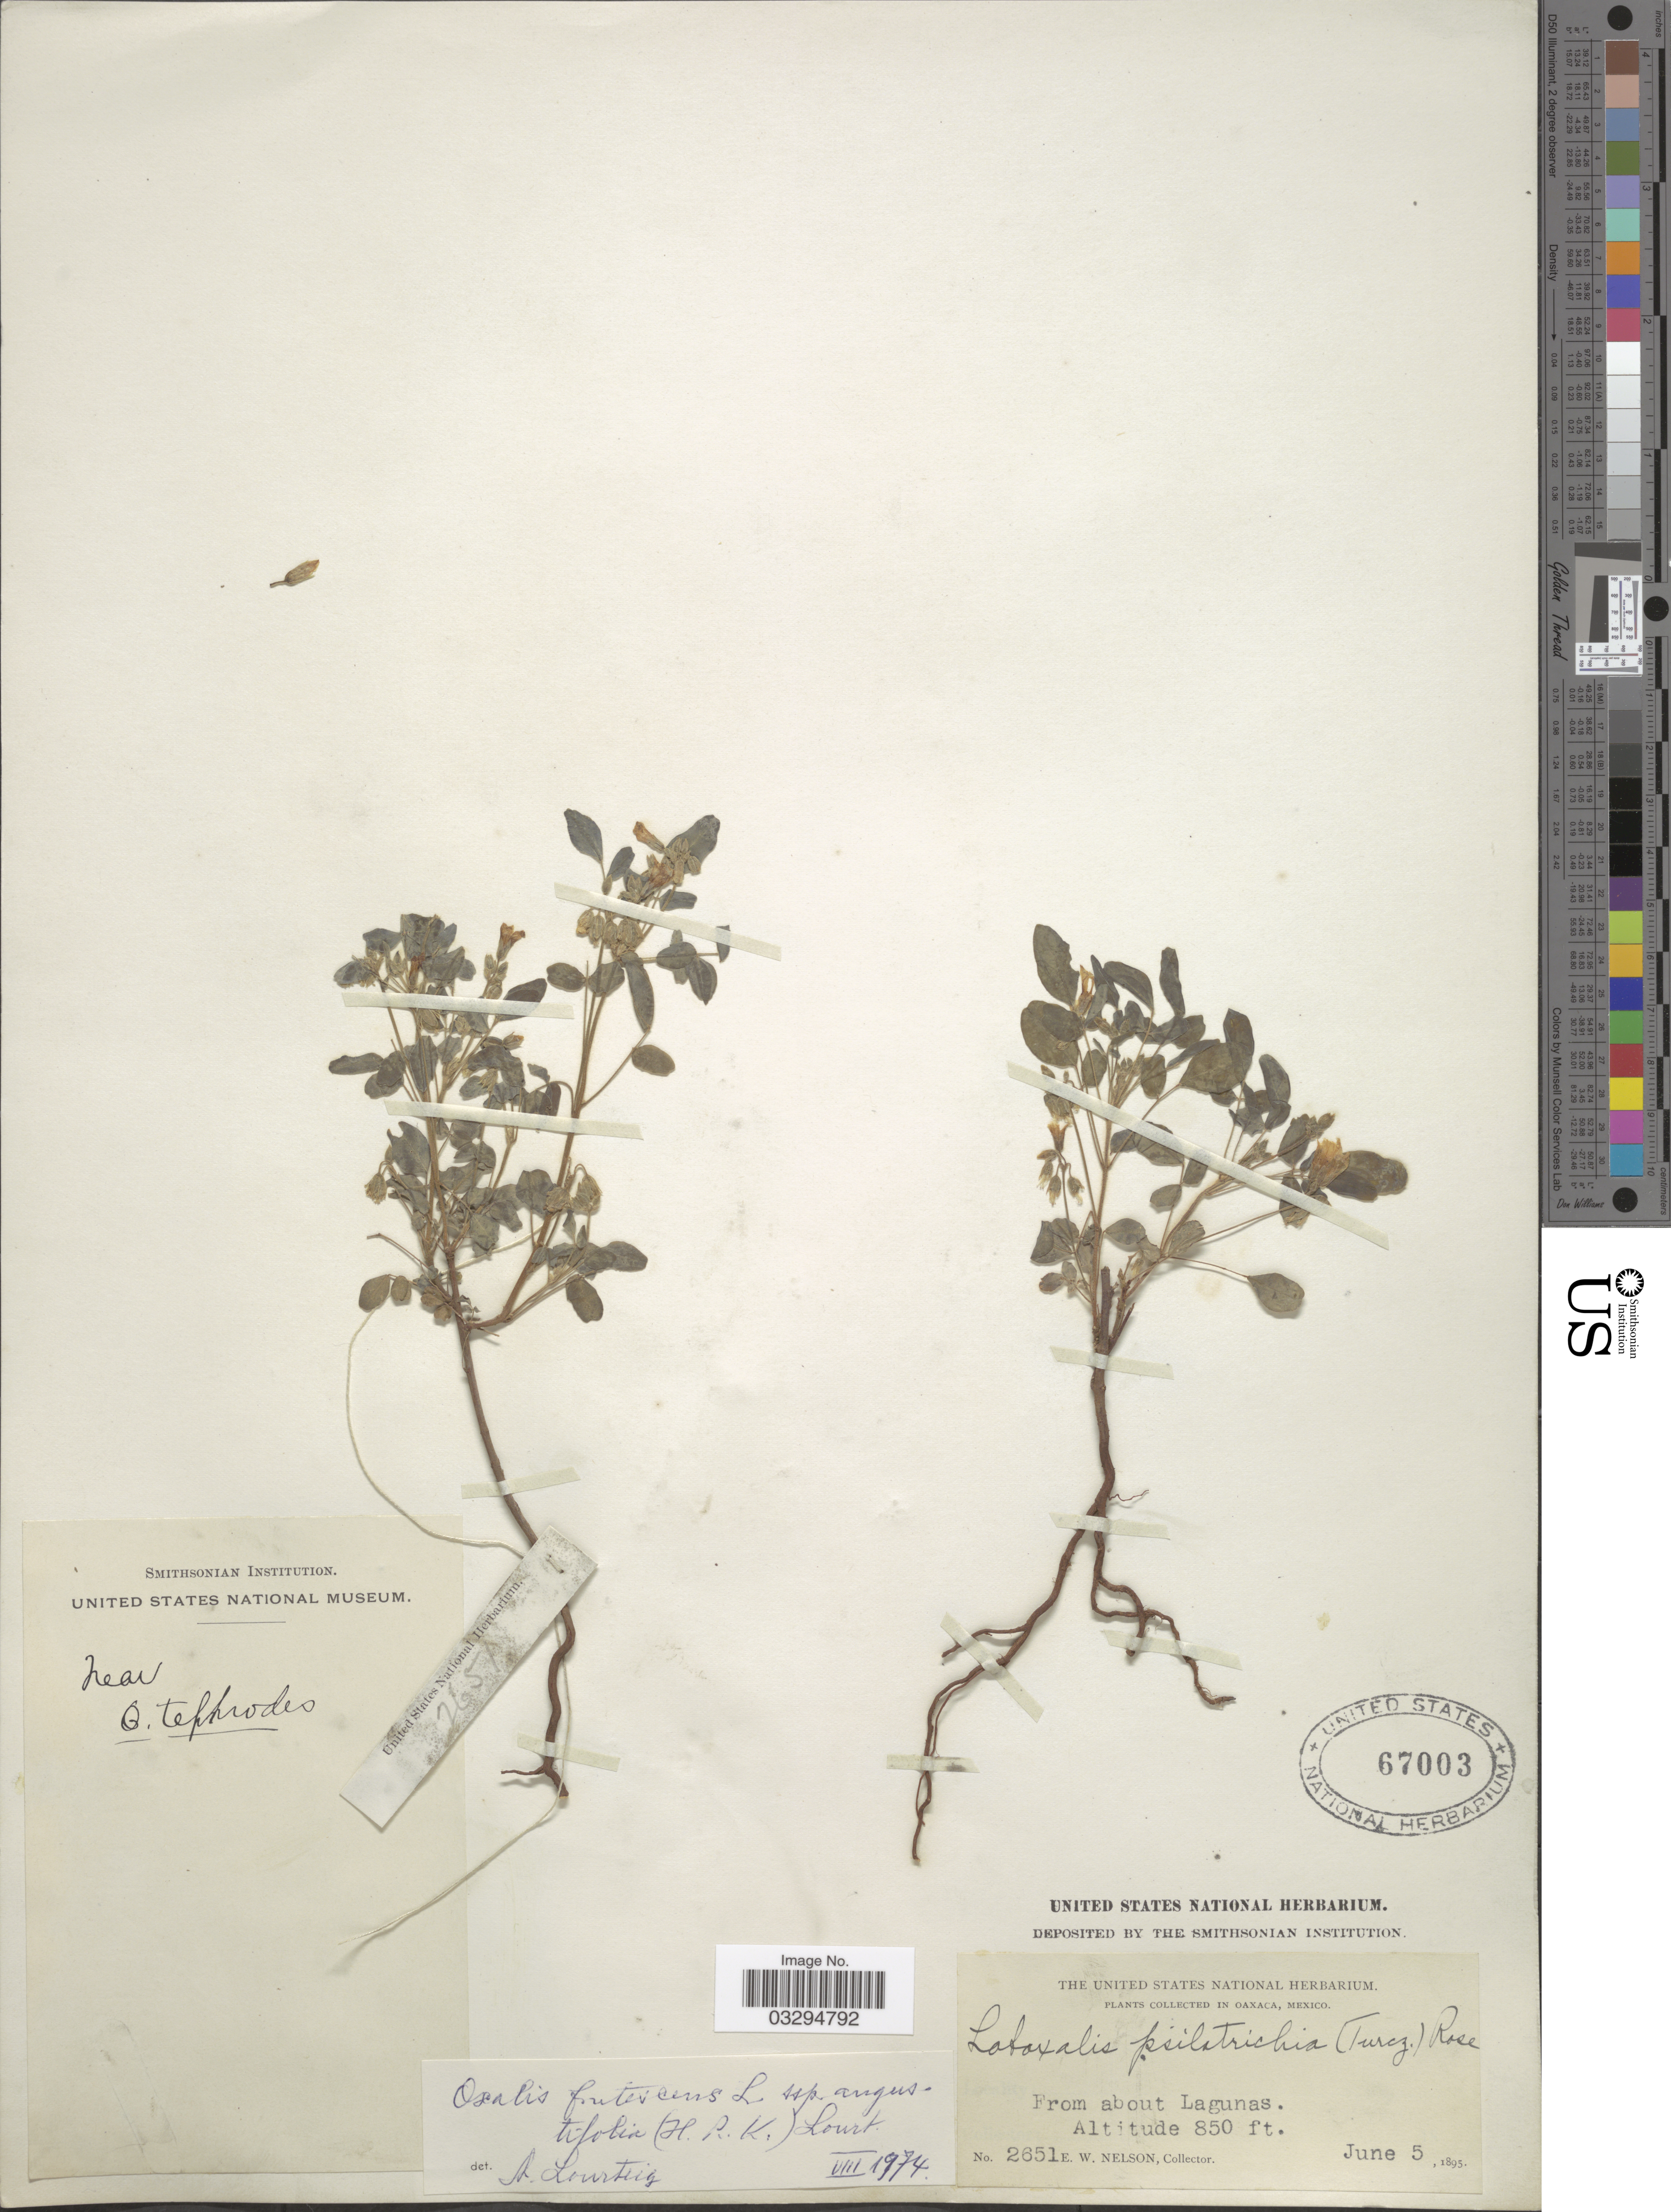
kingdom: Plantae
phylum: Tracheophyta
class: Magnoliopsida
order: Oxalidales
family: Oxalidaceae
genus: Oxalis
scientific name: Oxalis frutescens subsp. angustifolia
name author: (Kunth) Lourteig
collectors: E. W. Nelson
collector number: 2651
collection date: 1895-06-05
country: Mexico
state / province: Oaxaca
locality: From about Lagunas.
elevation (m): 259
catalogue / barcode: US 67003